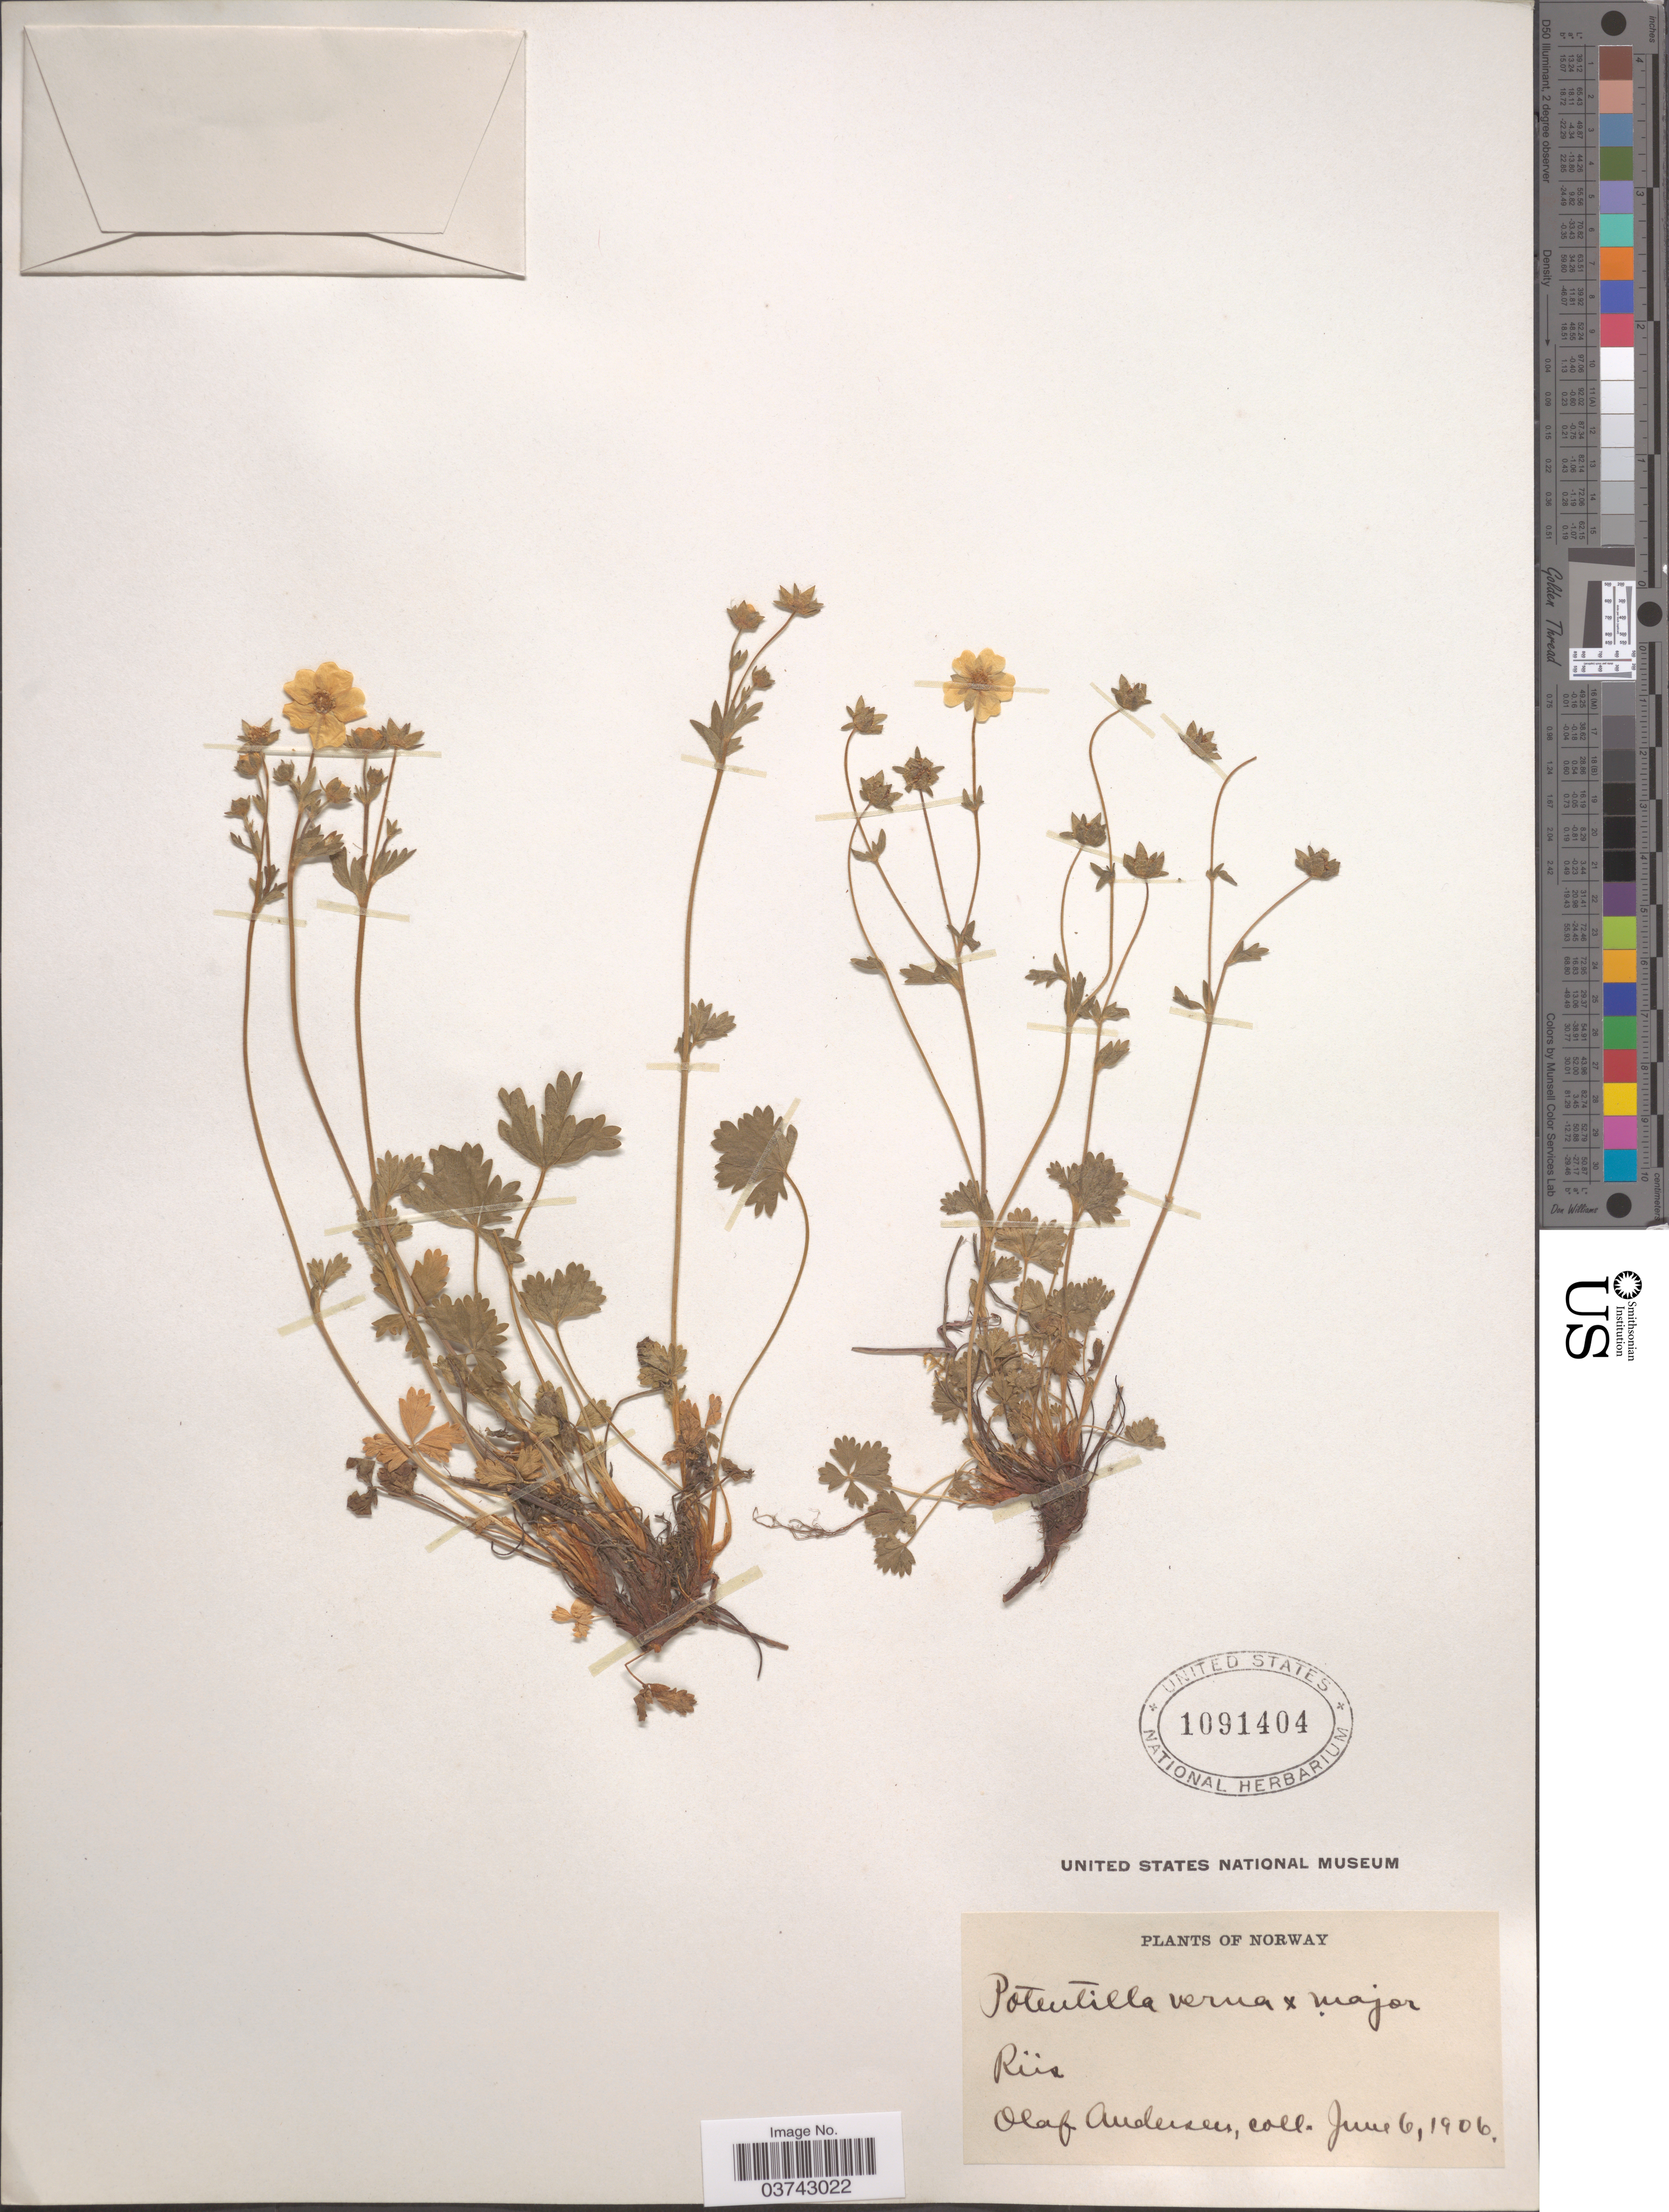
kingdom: Plantae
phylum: Tracheophyta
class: Magnoliopsida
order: Rosales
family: Rosaceae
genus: Potentilla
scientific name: Potentilla verna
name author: L.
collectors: O. Andersen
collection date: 1906-06-06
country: Norway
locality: Rüs.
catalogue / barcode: US 1091404